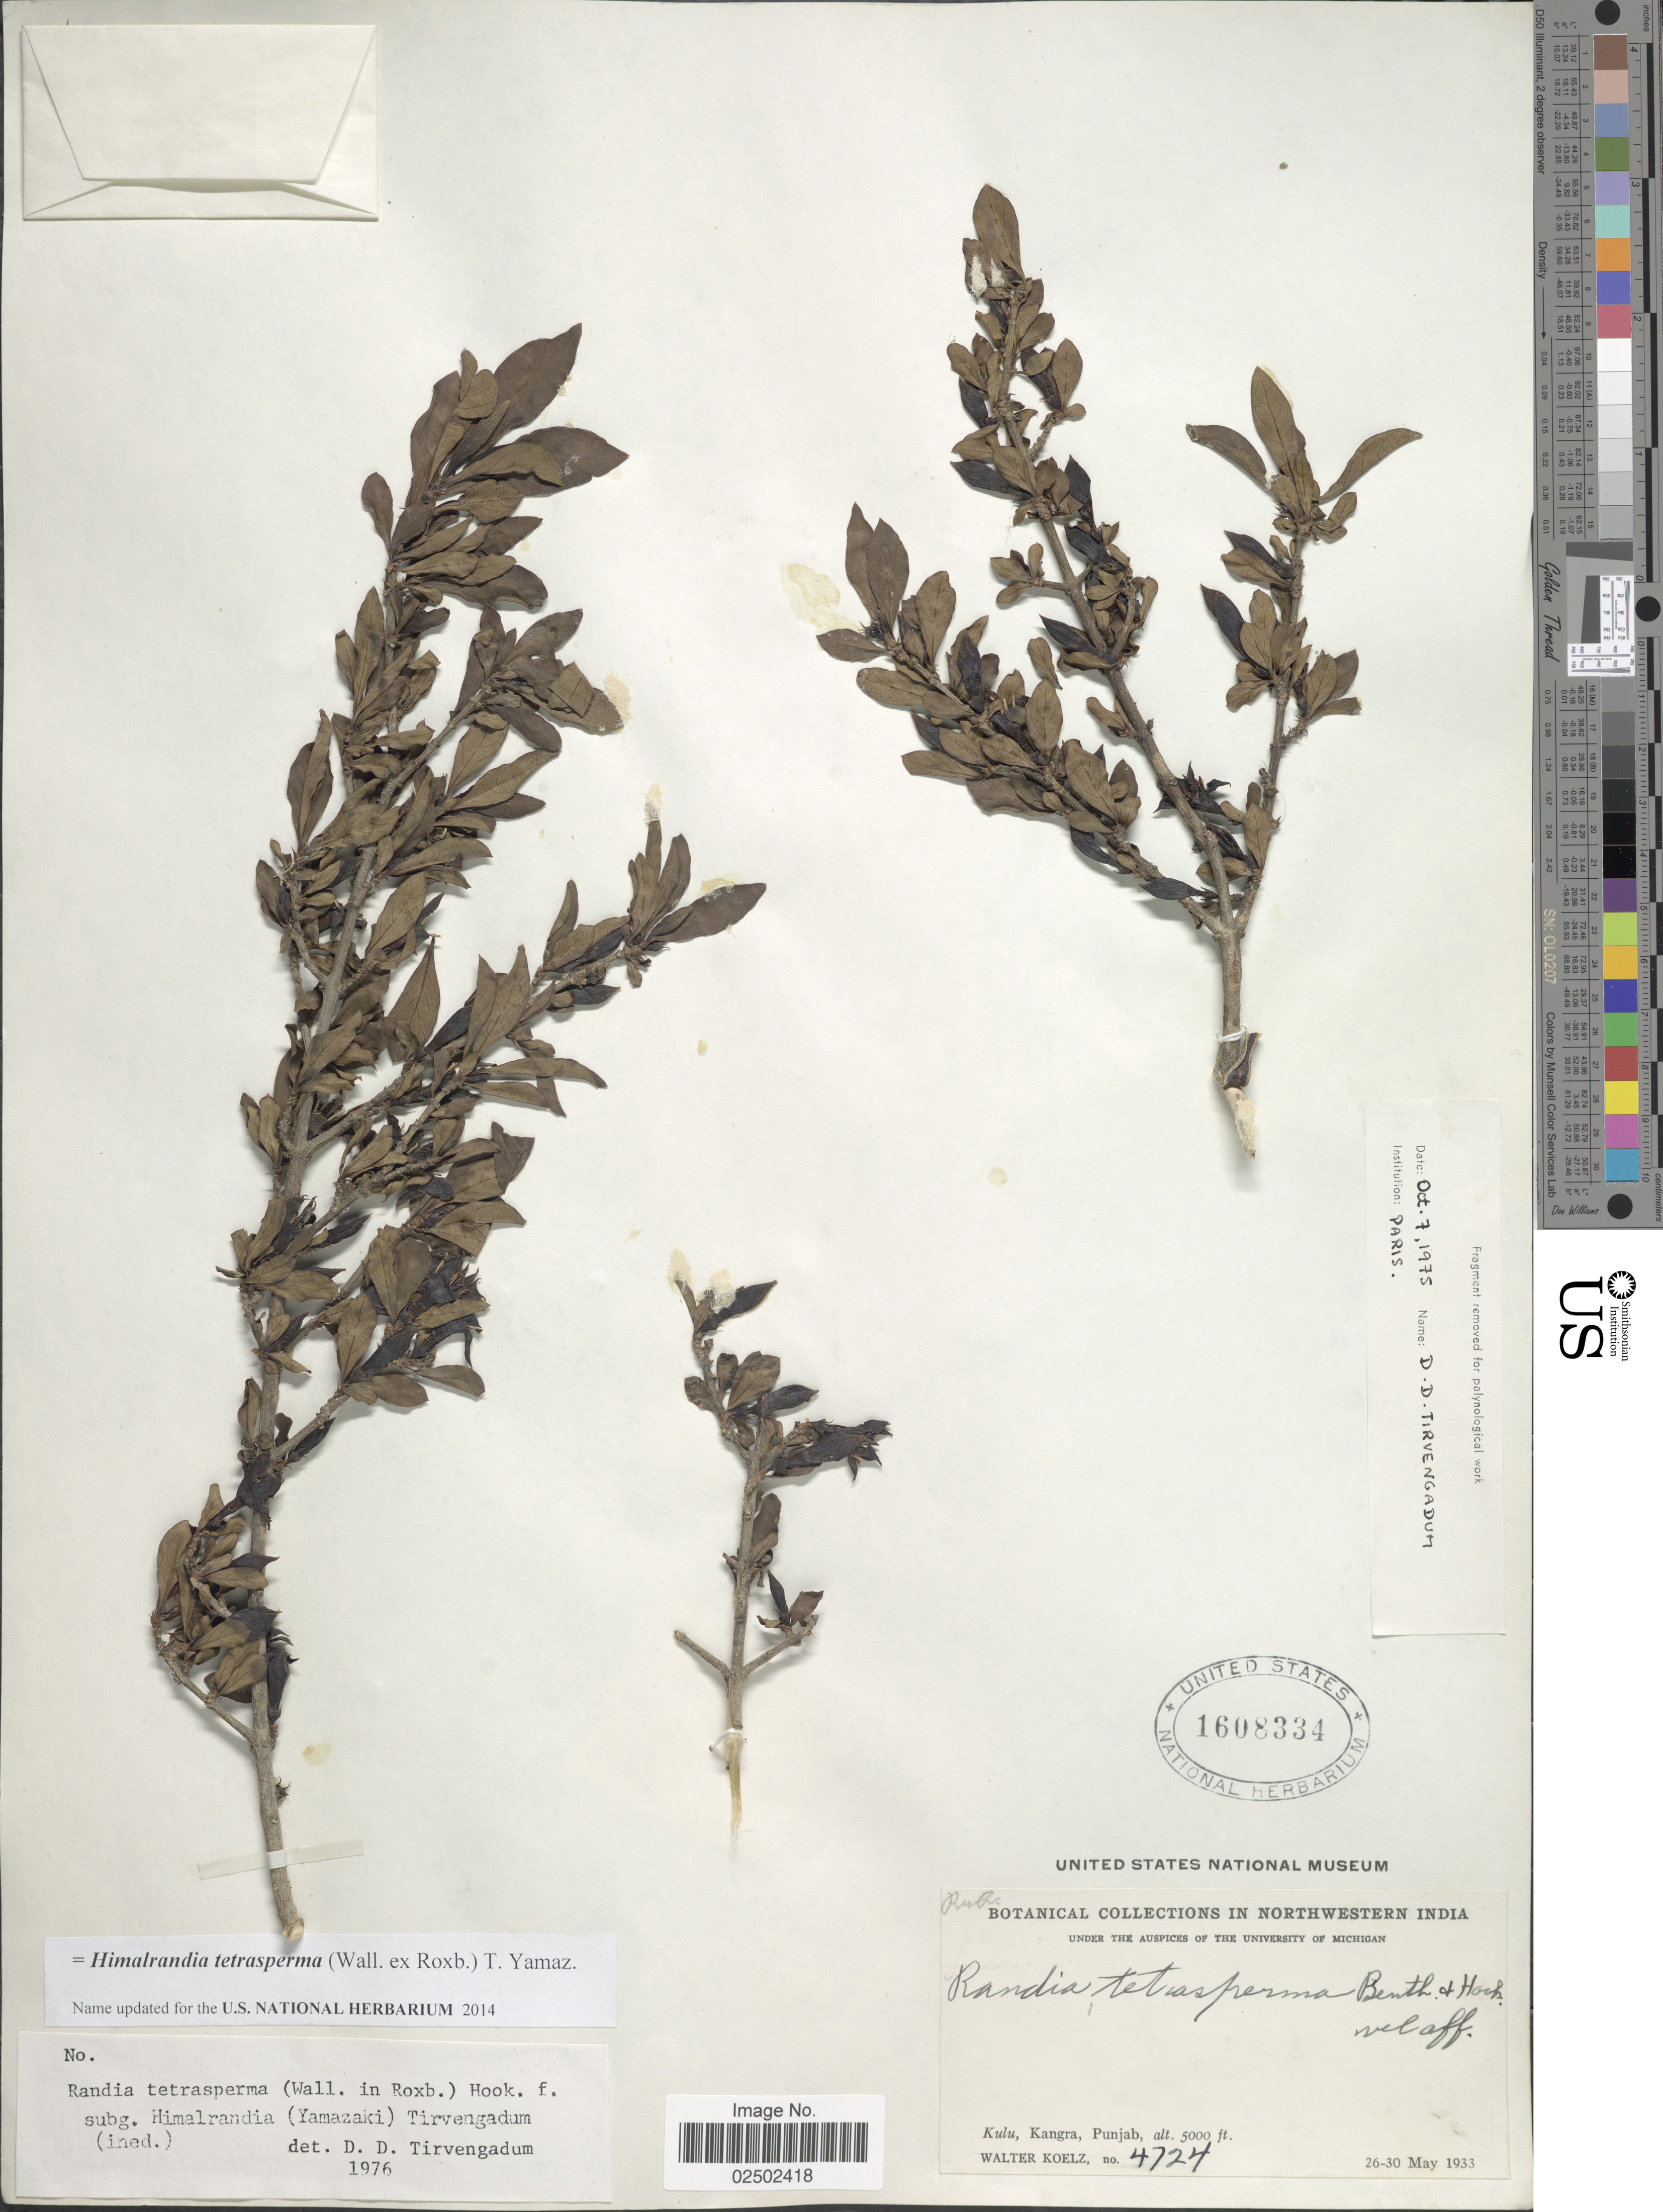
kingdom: Plantae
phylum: Tracheophyta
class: Magnoliopsida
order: Gentianales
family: Rubiaceae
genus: Himalrandia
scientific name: Himalrandia tetrasperma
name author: T. Yamaz.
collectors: W. N. Koelz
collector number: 4724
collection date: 1933-05-26/1933-05-30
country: India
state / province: Punjab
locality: Northwestern India. Kulu, Kangra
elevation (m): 1524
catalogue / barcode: US 1608334